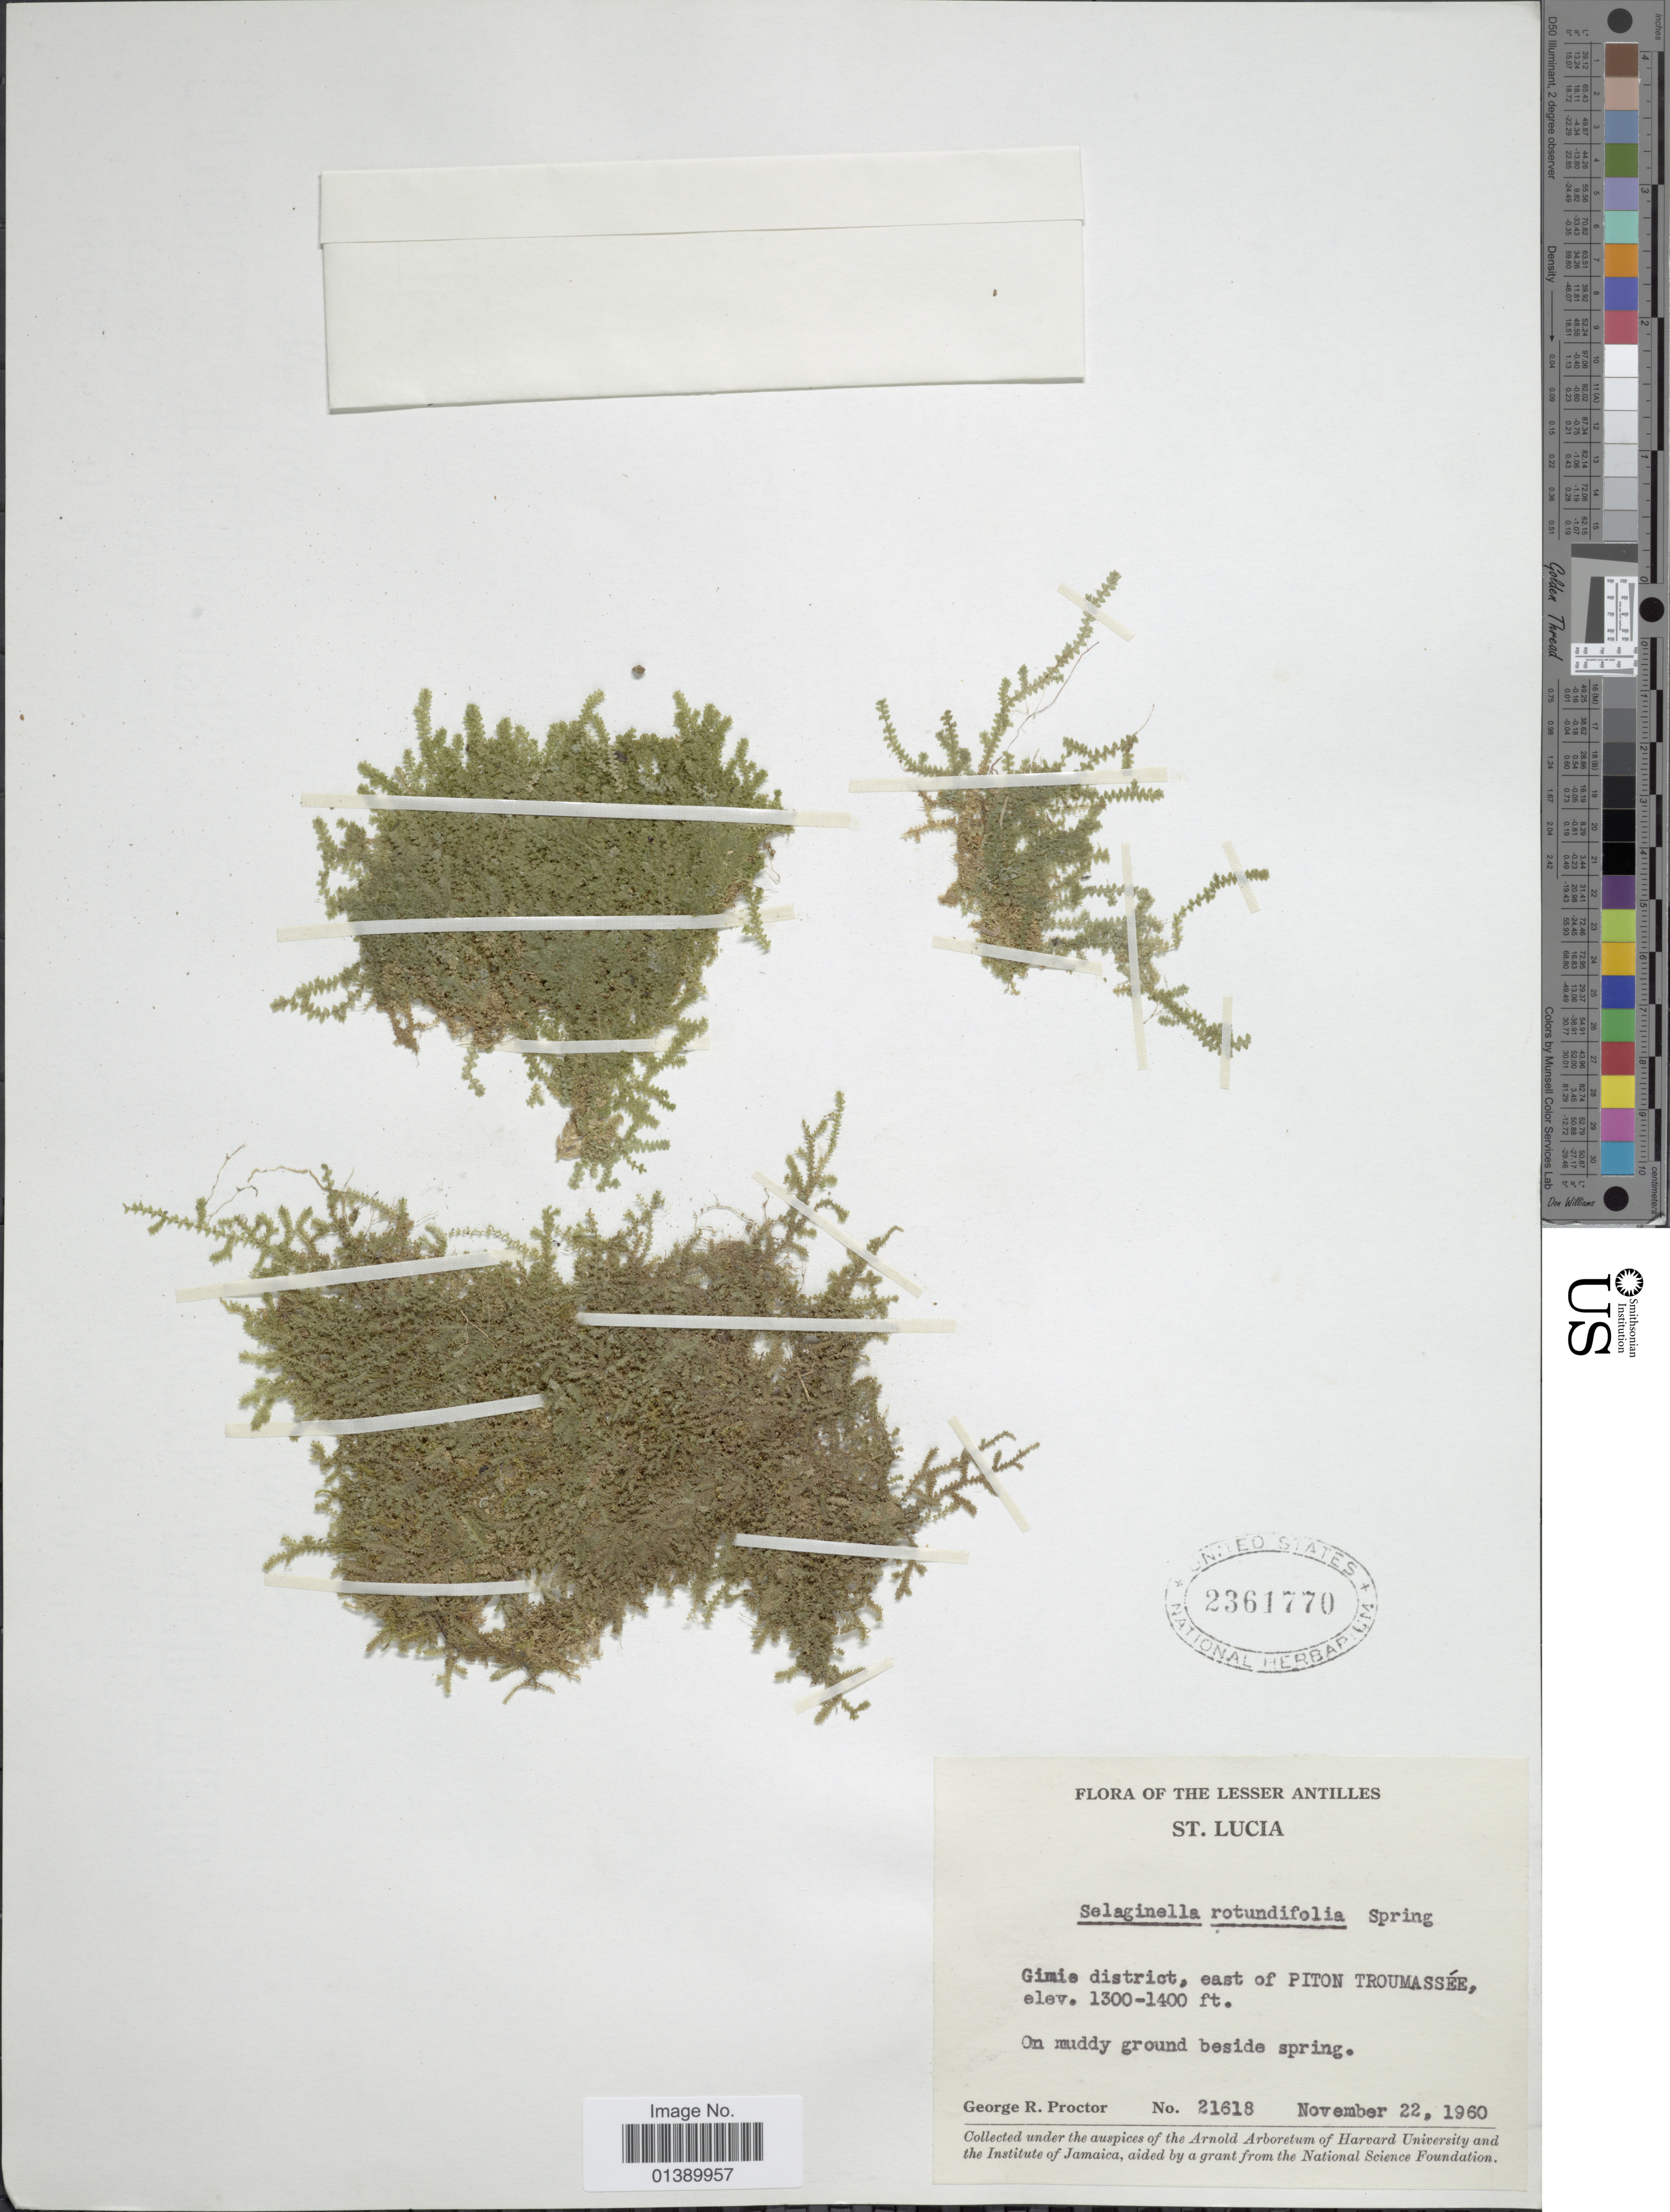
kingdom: Plantae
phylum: Tracheophyta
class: Lycopodiopsida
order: Selaginellales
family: Selaginellaceae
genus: Selaginella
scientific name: Selaginella rotundifolia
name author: Spring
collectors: G. R. Proctor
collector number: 21618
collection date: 1960-11-22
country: St. Lucia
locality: The Lesser Antilles, Gimie district, east of Piton Troumassée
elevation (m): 396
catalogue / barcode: US 2361770